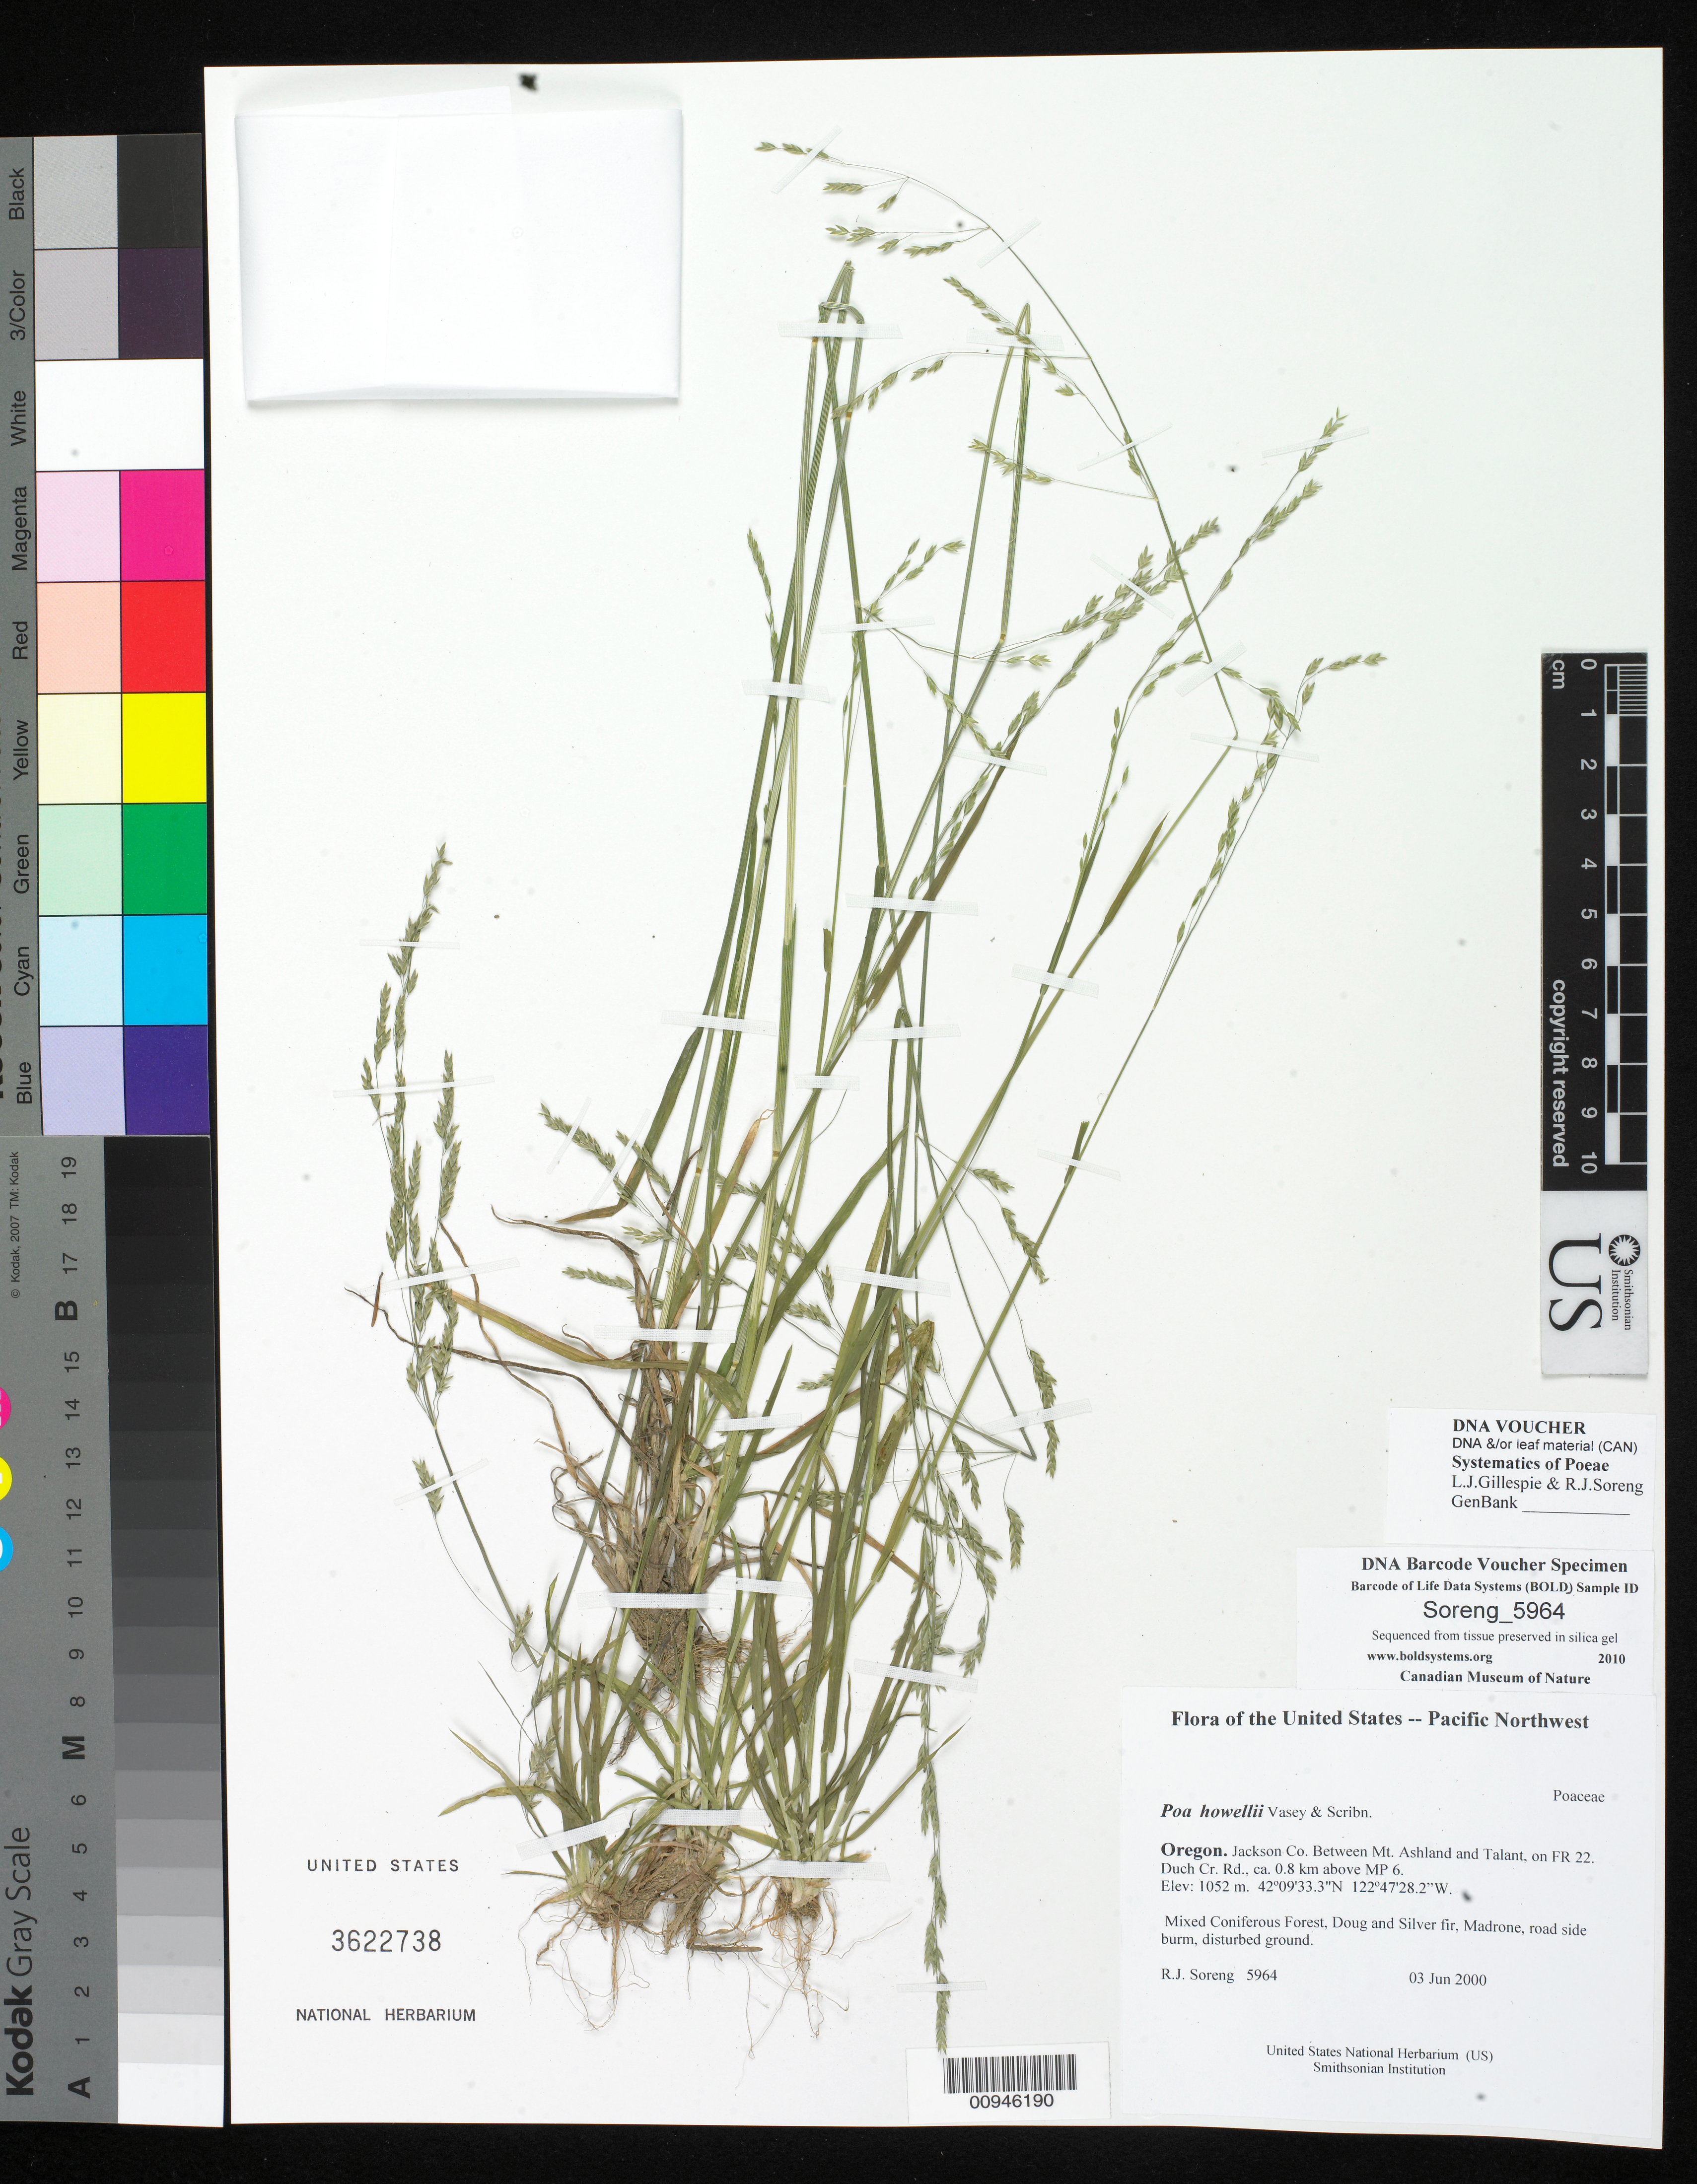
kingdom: Plantae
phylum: Tracheophyta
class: Liliopsida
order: Poales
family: Poaceae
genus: Poa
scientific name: Poa howellii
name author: Vasey & Scribn.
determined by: Soreng, Robert J., Research Associate (BOT), Smithsonian Institution - National Museum of Natural History (UNITED STATES)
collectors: R. J. Soreng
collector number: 5964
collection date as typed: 03 Jun 2000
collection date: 2000-06-03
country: United States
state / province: Oregon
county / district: Jackson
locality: Between Mt. Ashland and Talant, on FR 22. Duch Cr. Rd., ca. 0.8 km above MP 6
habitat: Mixed Coniferous Forest, Doug and Silver fir, Madrone, road side burm, disturbed ground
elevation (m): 1052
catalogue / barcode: US 3622738